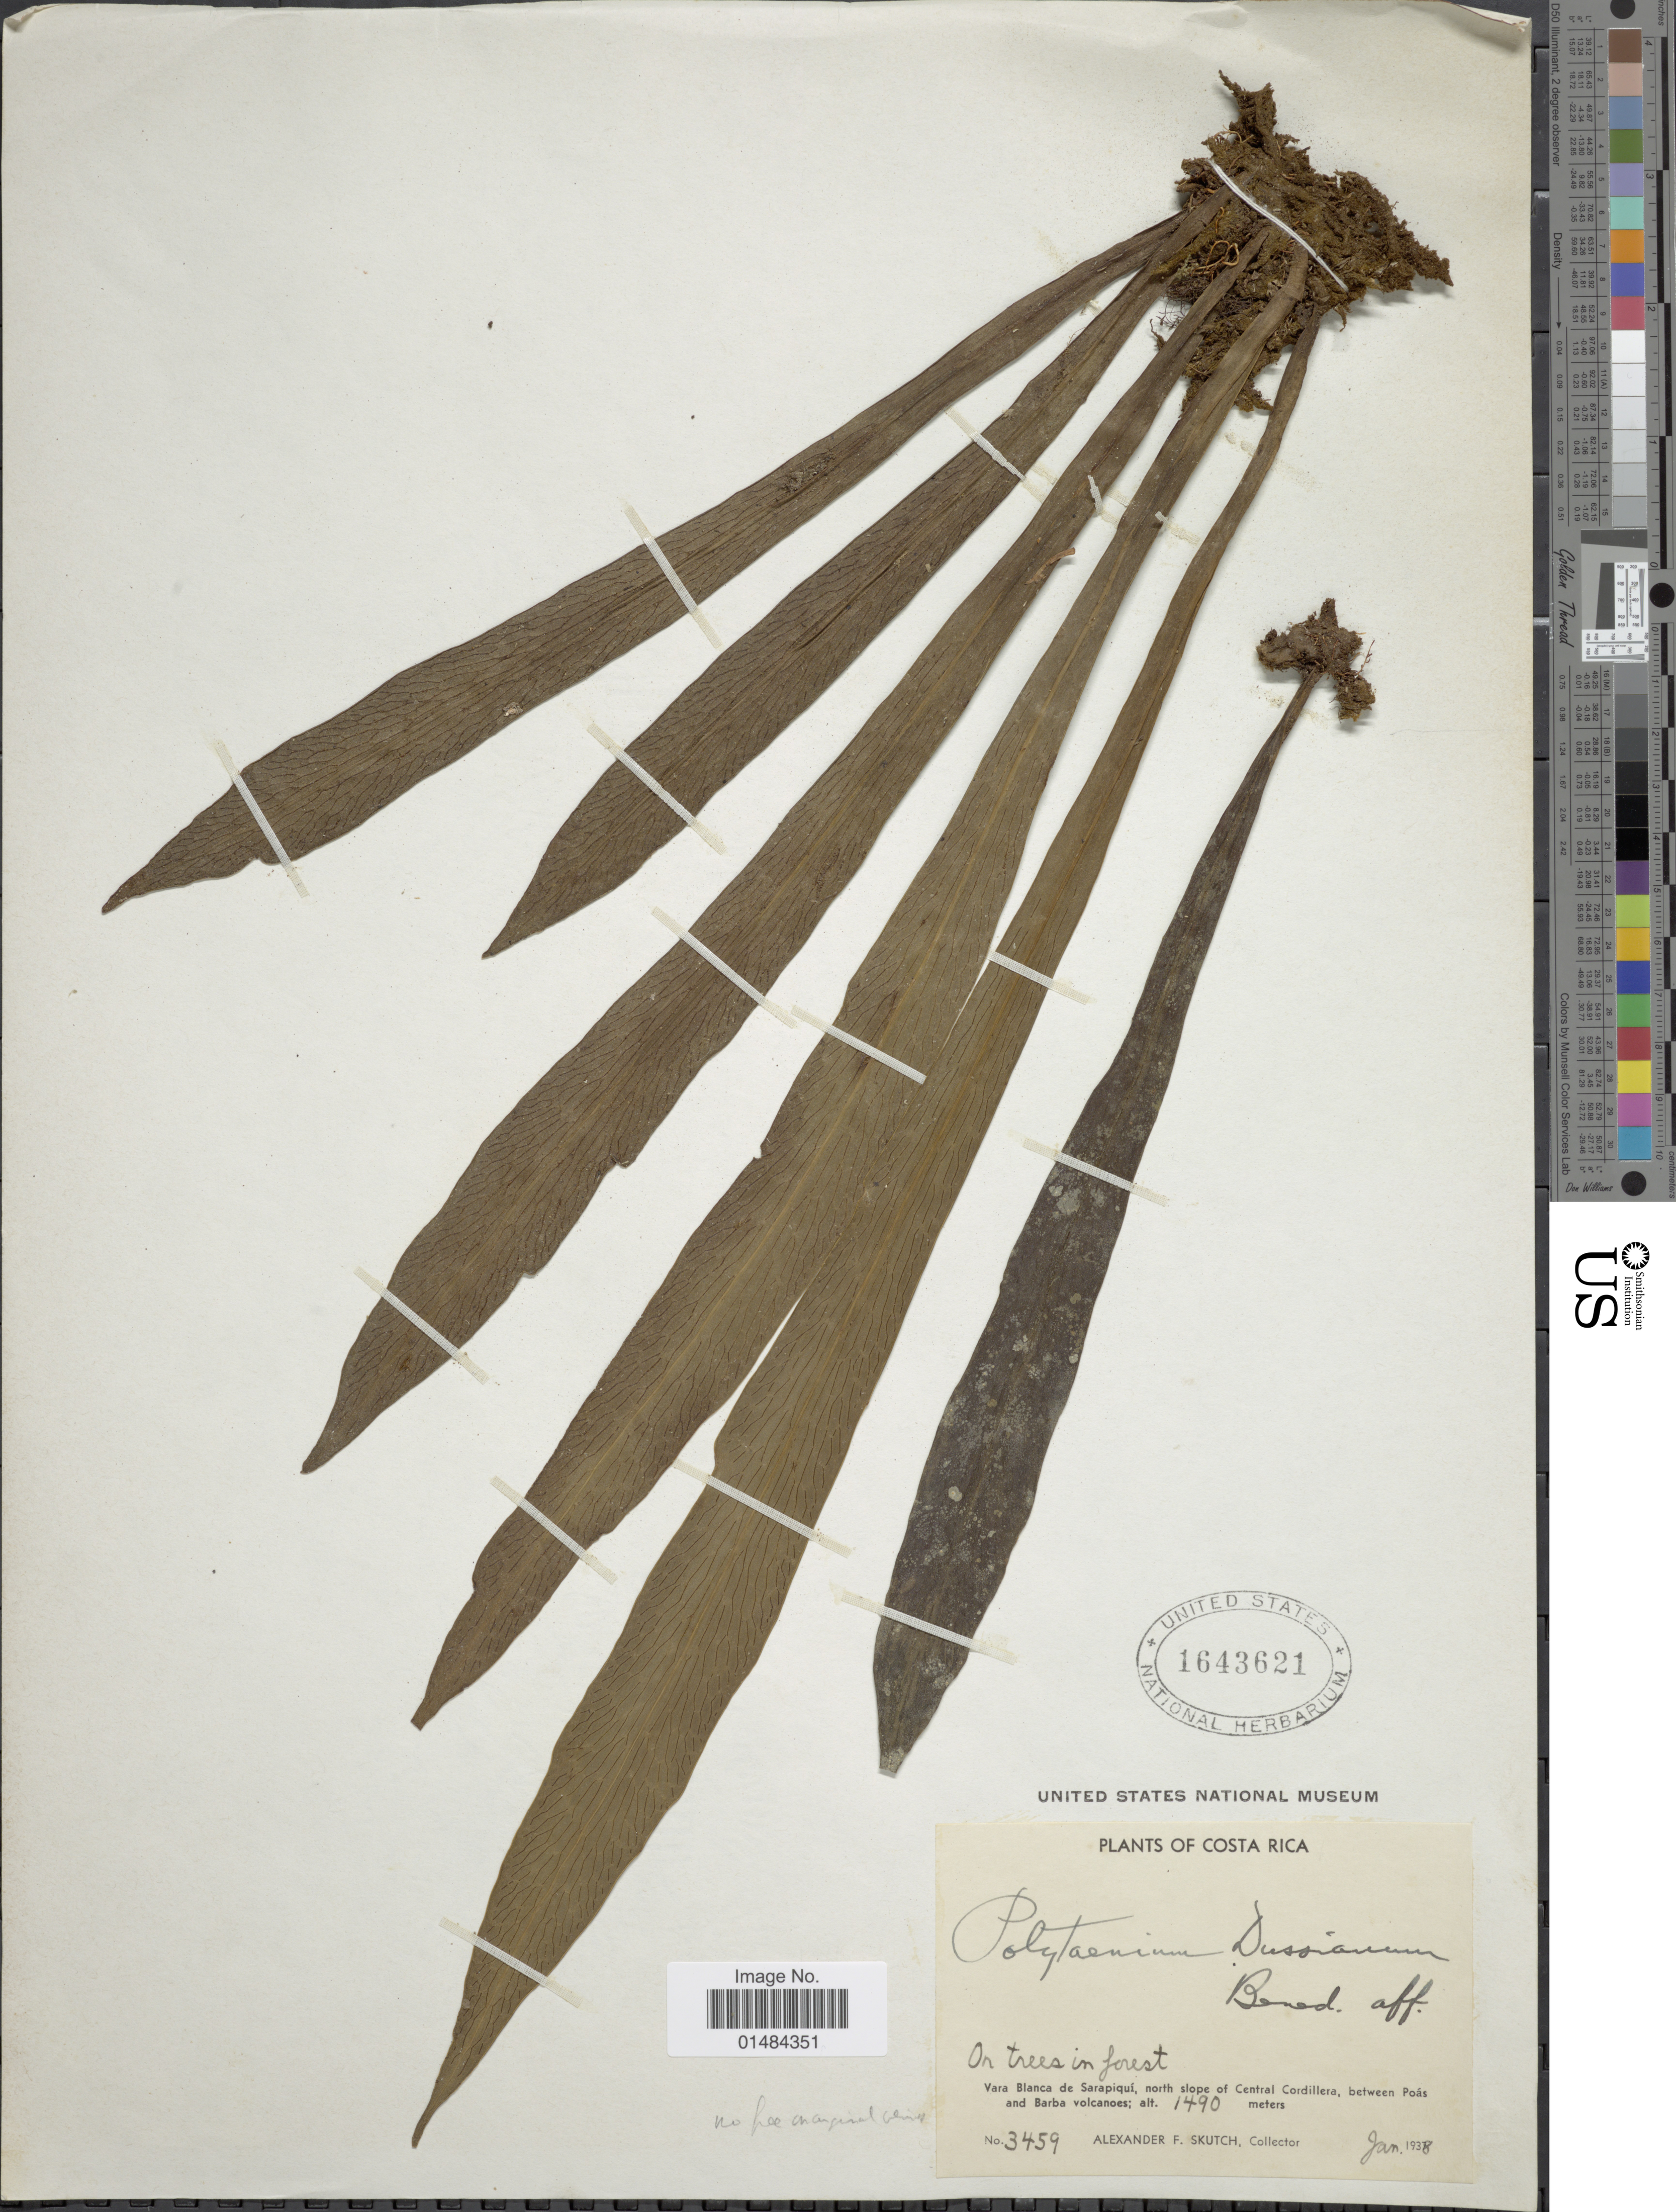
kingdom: Plantae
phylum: Tracheophyta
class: Polypodiopsida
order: Polypodiales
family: Pteridaceae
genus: Polytaenium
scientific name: Polytaenium cajenense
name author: (Desv.) Benedict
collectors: A. F. Skutch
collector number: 3459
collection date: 1938-01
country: Costa Rica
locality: Costa Rica, Vara Blanca de Sarapiquí, north slope of Central Cordillera, between Poás and Barba volcanoes.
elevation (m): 1490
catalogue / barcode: US 1643621